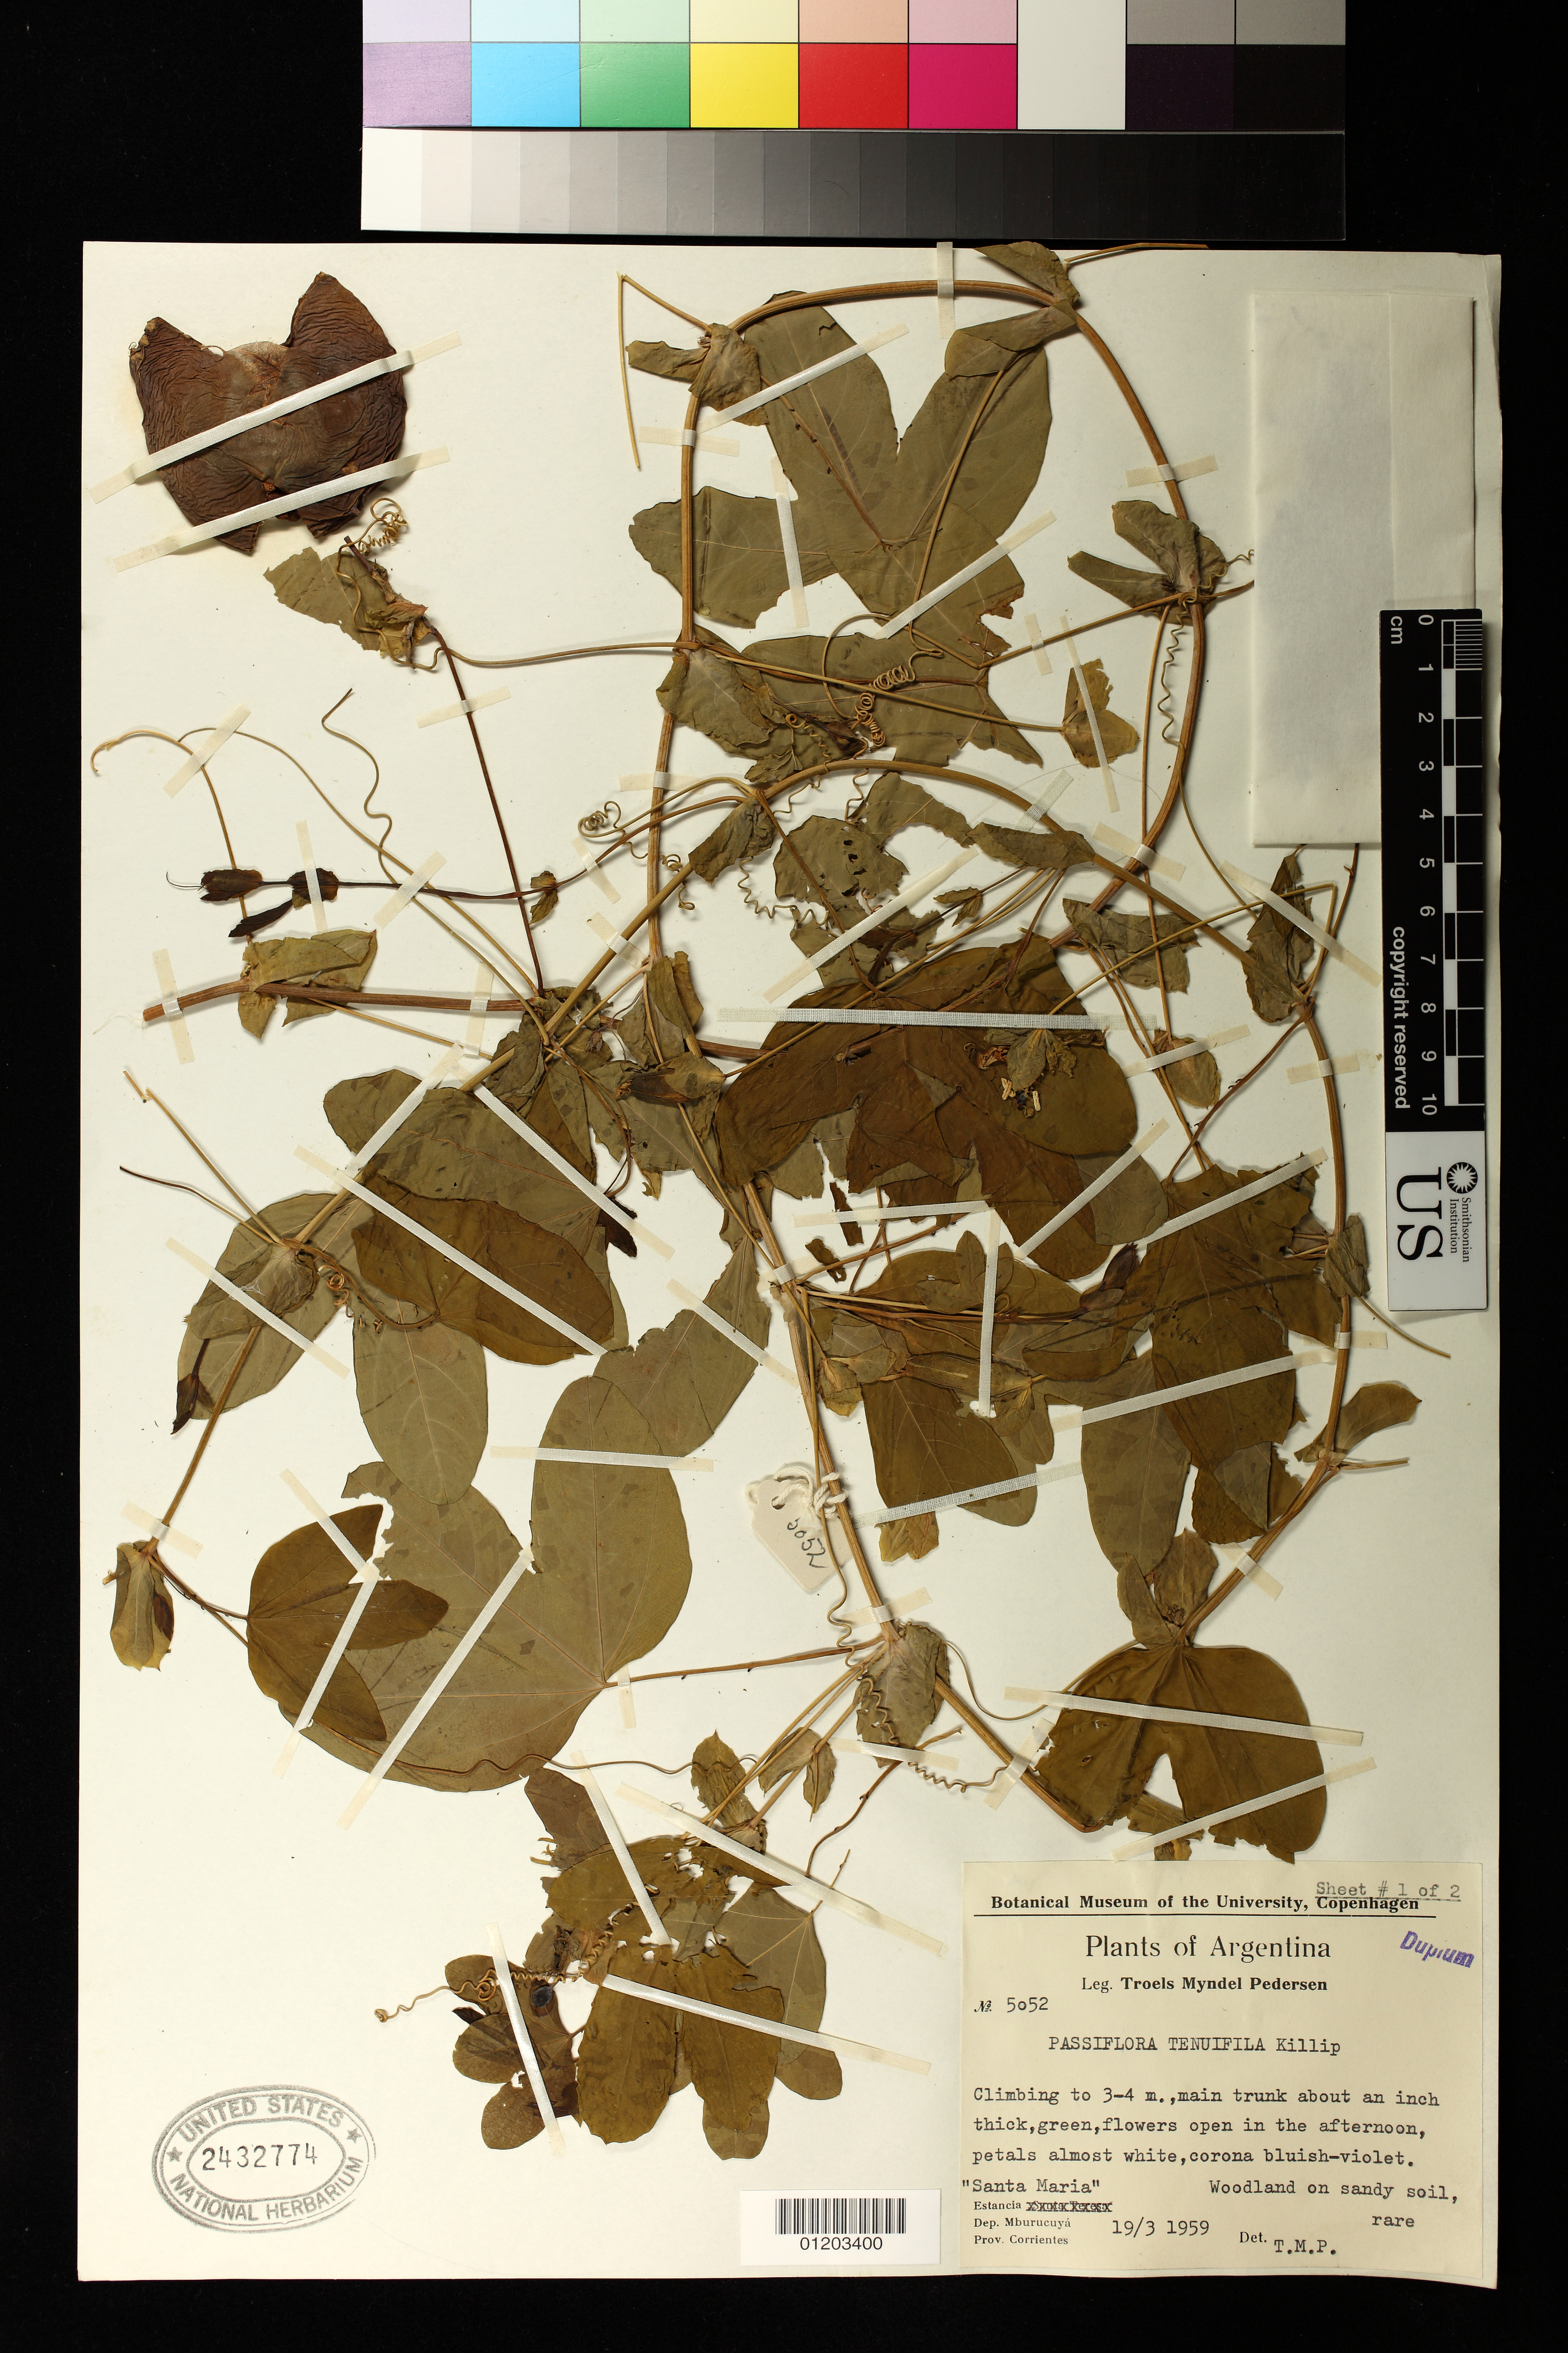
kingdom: Plantae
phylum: Tracheophyta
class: Magnoliopsida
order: Malpighiales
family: Passifloraceae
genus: Passiflora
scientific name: Passiflora tenuifila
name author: Killip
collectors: T. M. Pedersen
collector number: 5052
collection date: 1959-03-19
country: Argentina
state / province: Corrientes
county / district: Mburucuya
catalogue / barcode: US 2432774